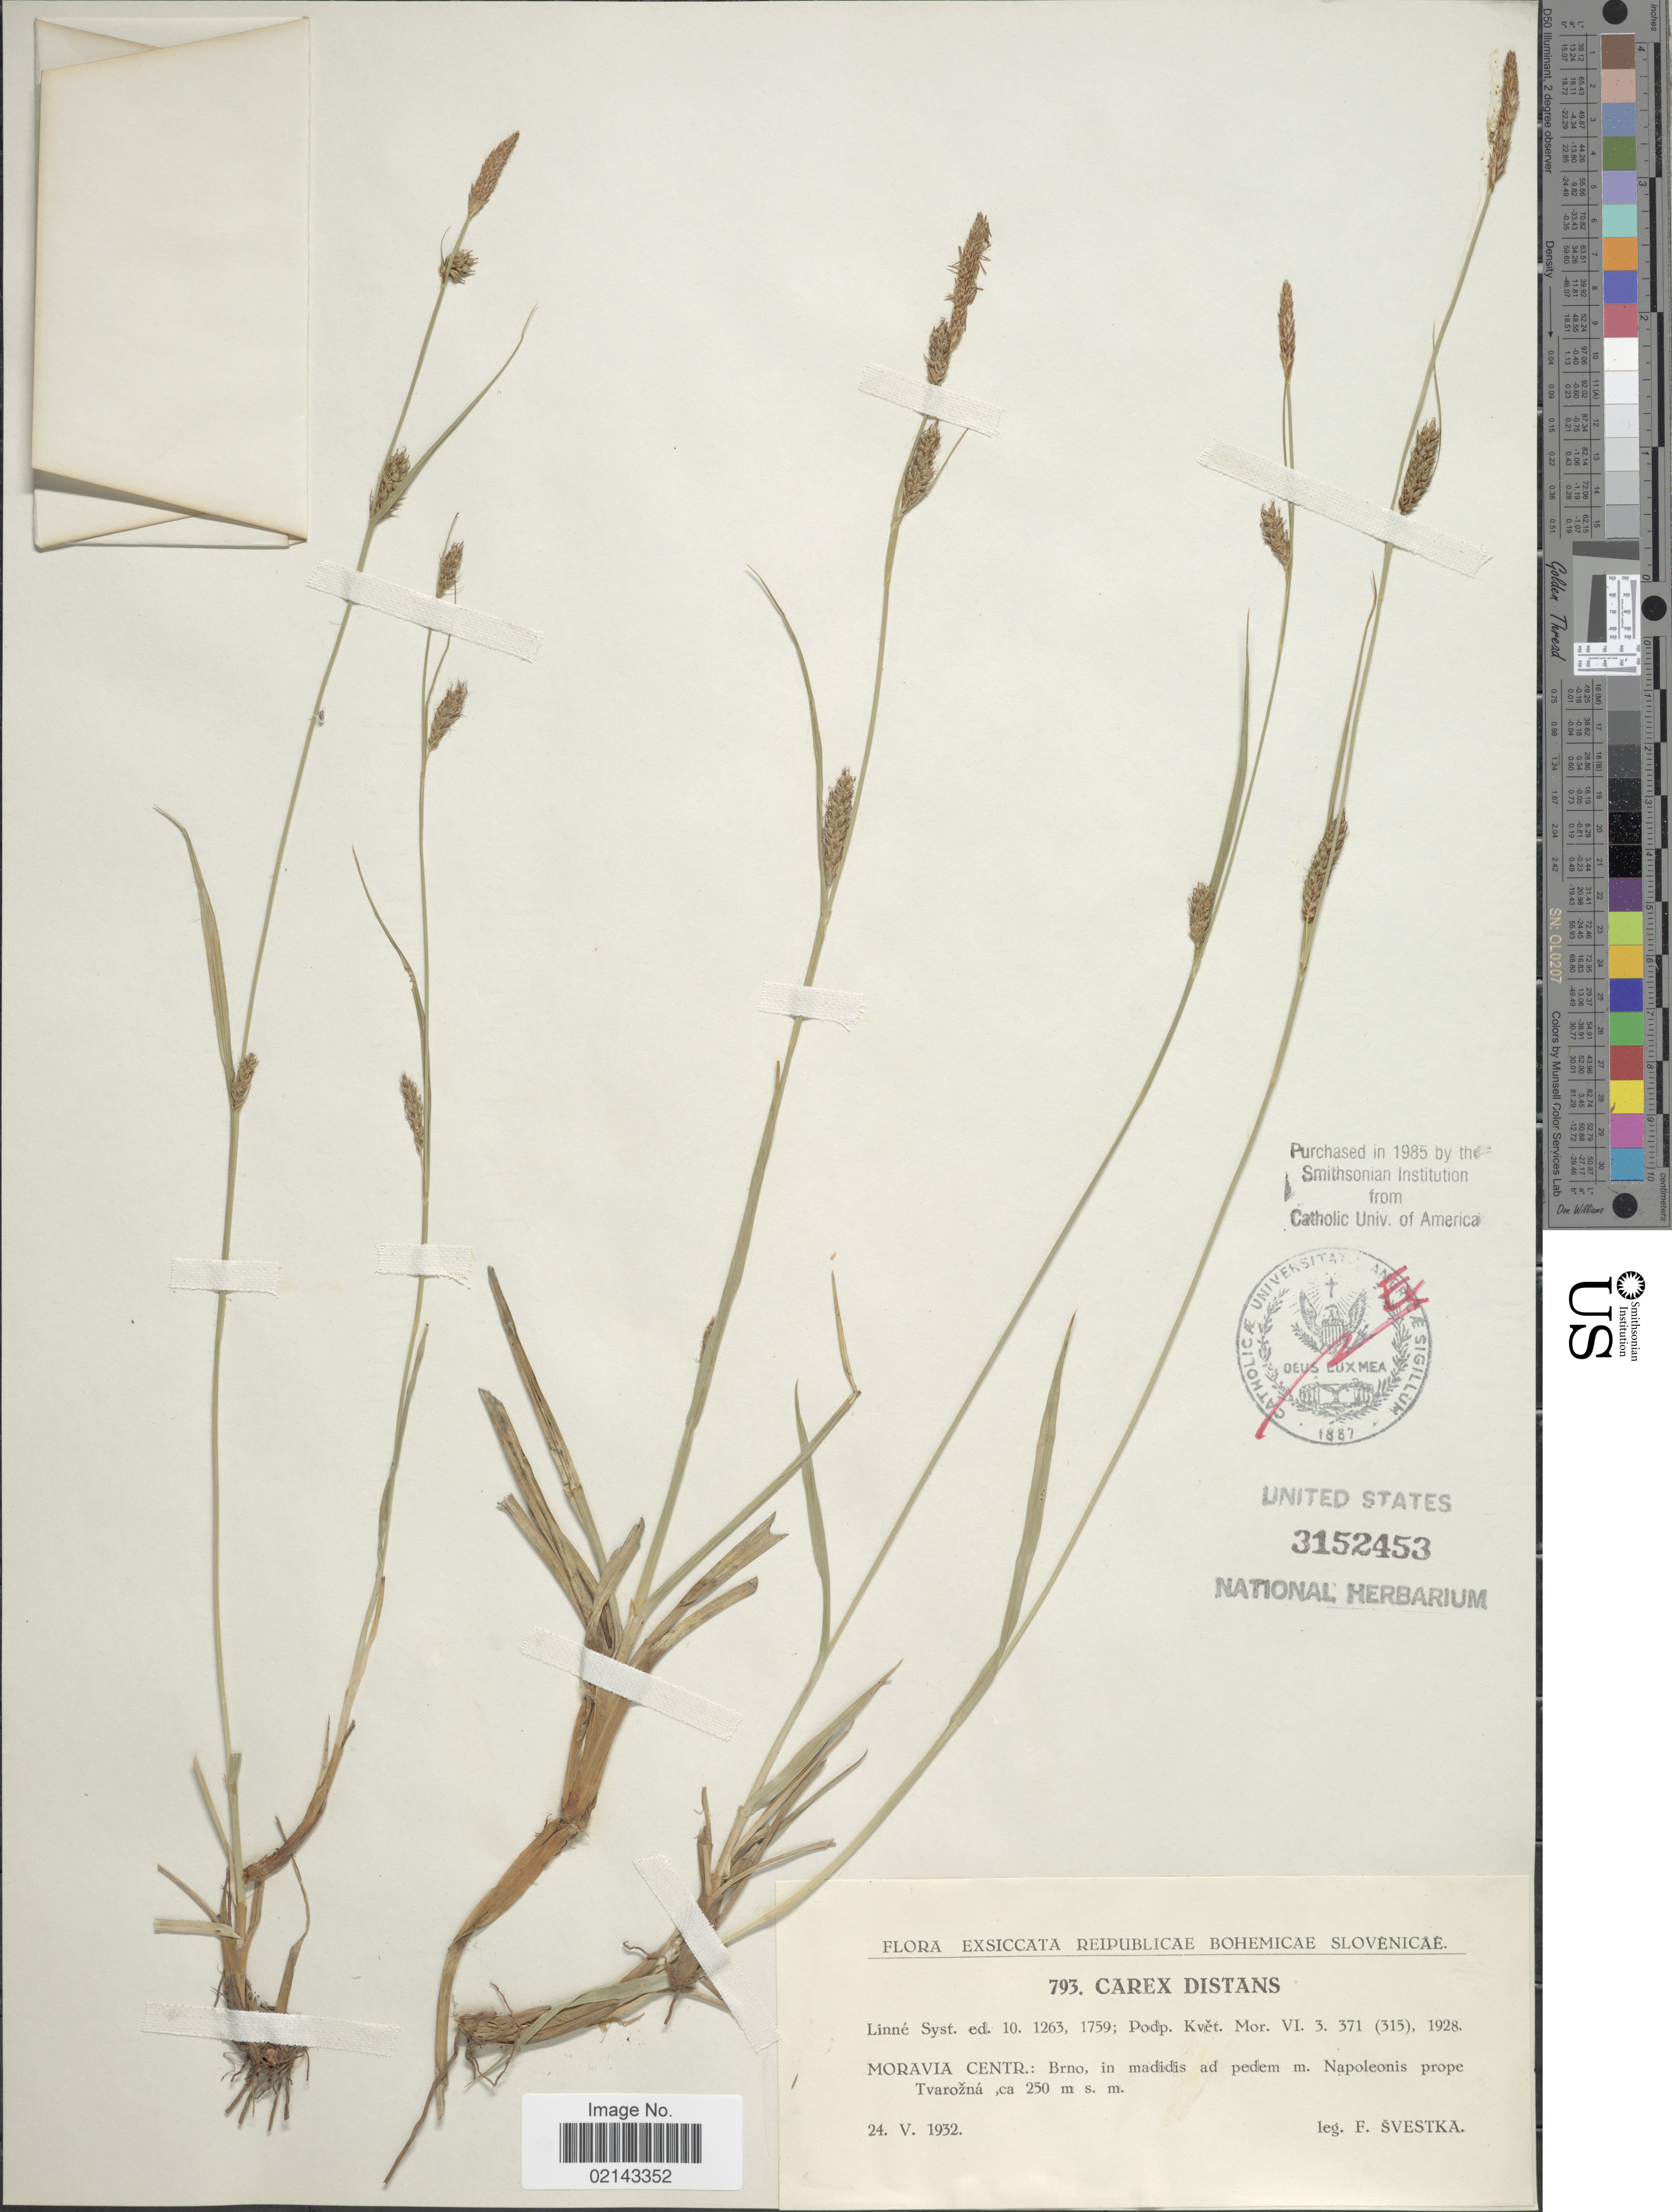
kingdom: Plantae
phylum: Tracheophyta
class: Liliopsida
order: Poales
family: Cyperaceae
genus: Carex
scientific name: Carex distans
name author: L.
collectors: F. Svestka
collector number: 793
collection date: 1932-05-24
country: Czechia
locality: Moravia Cent: brno, in madidis ad pedem m. Napoleonis prope Tvarozna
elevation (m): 250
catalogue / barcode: US 3152453